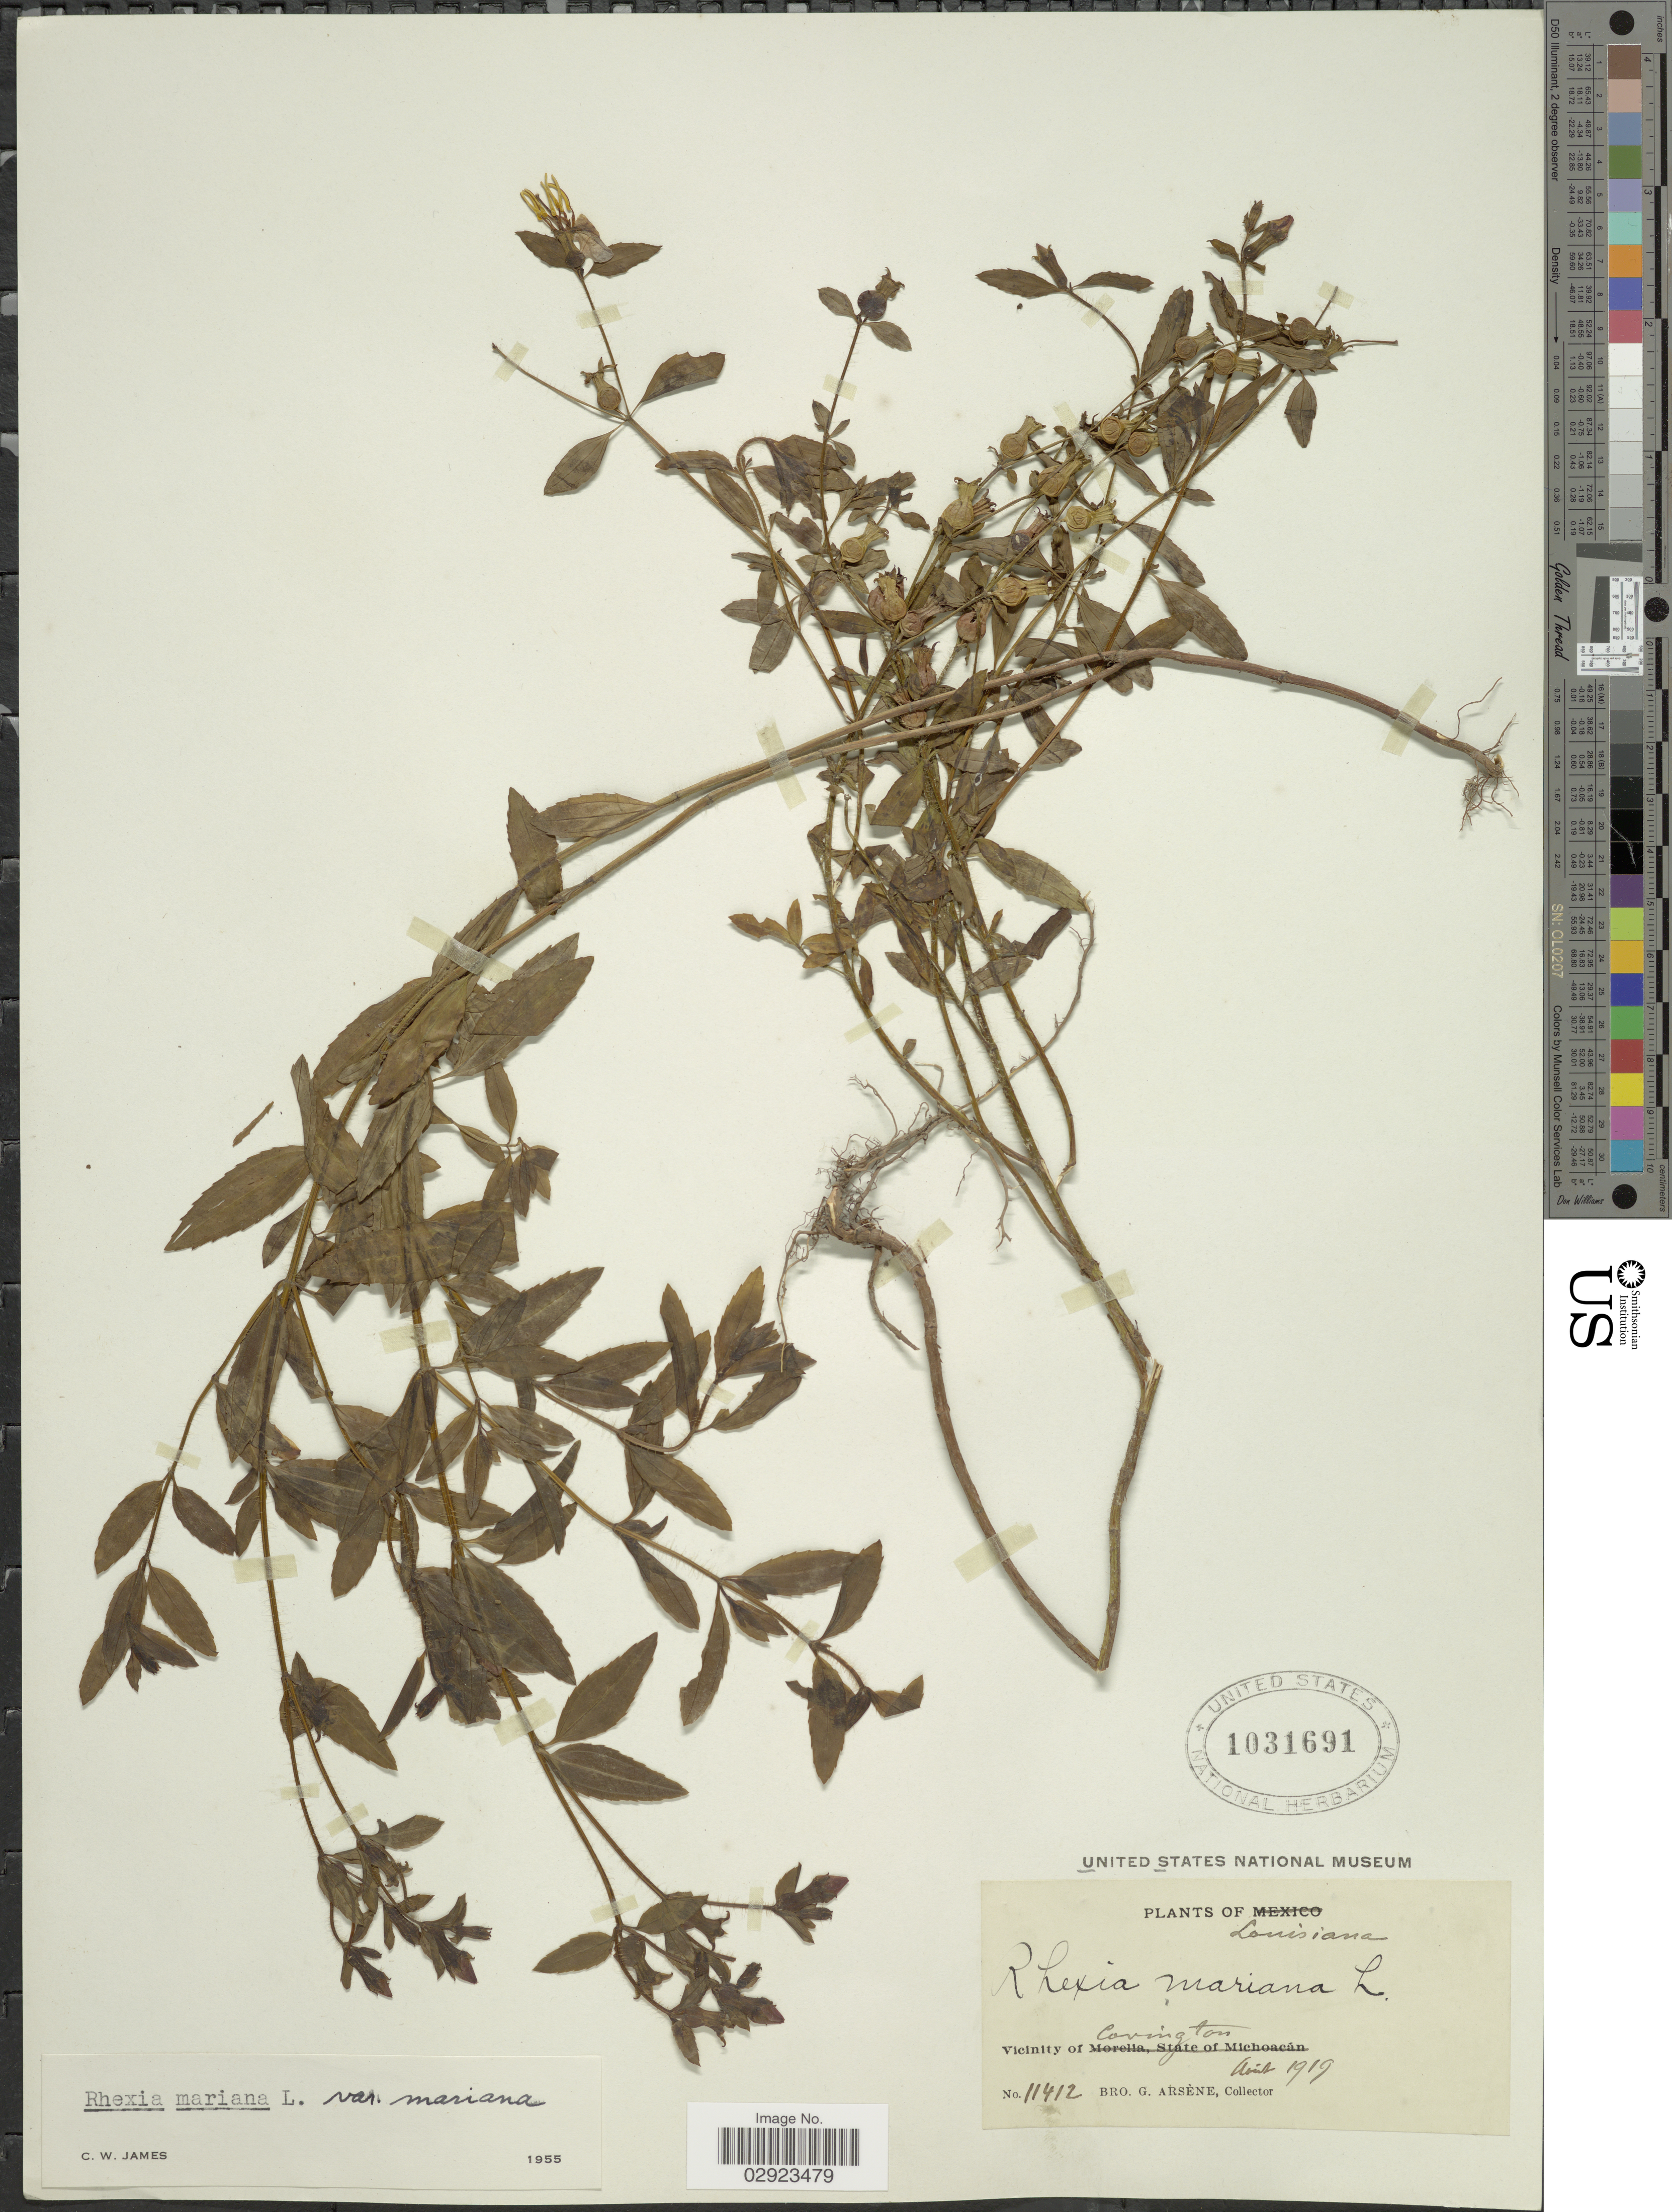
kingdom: Plantae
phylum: Tracheophyta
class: Magnoliopsida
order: Myrtales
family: Melastomataceae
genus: Rhexia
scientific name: Rhexia mariana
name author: L.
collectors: F. Hyacinth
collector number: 11412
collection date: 1919-08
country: United States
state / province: Louisiana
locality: Vicinity of Covington.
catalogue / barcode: US 1031691